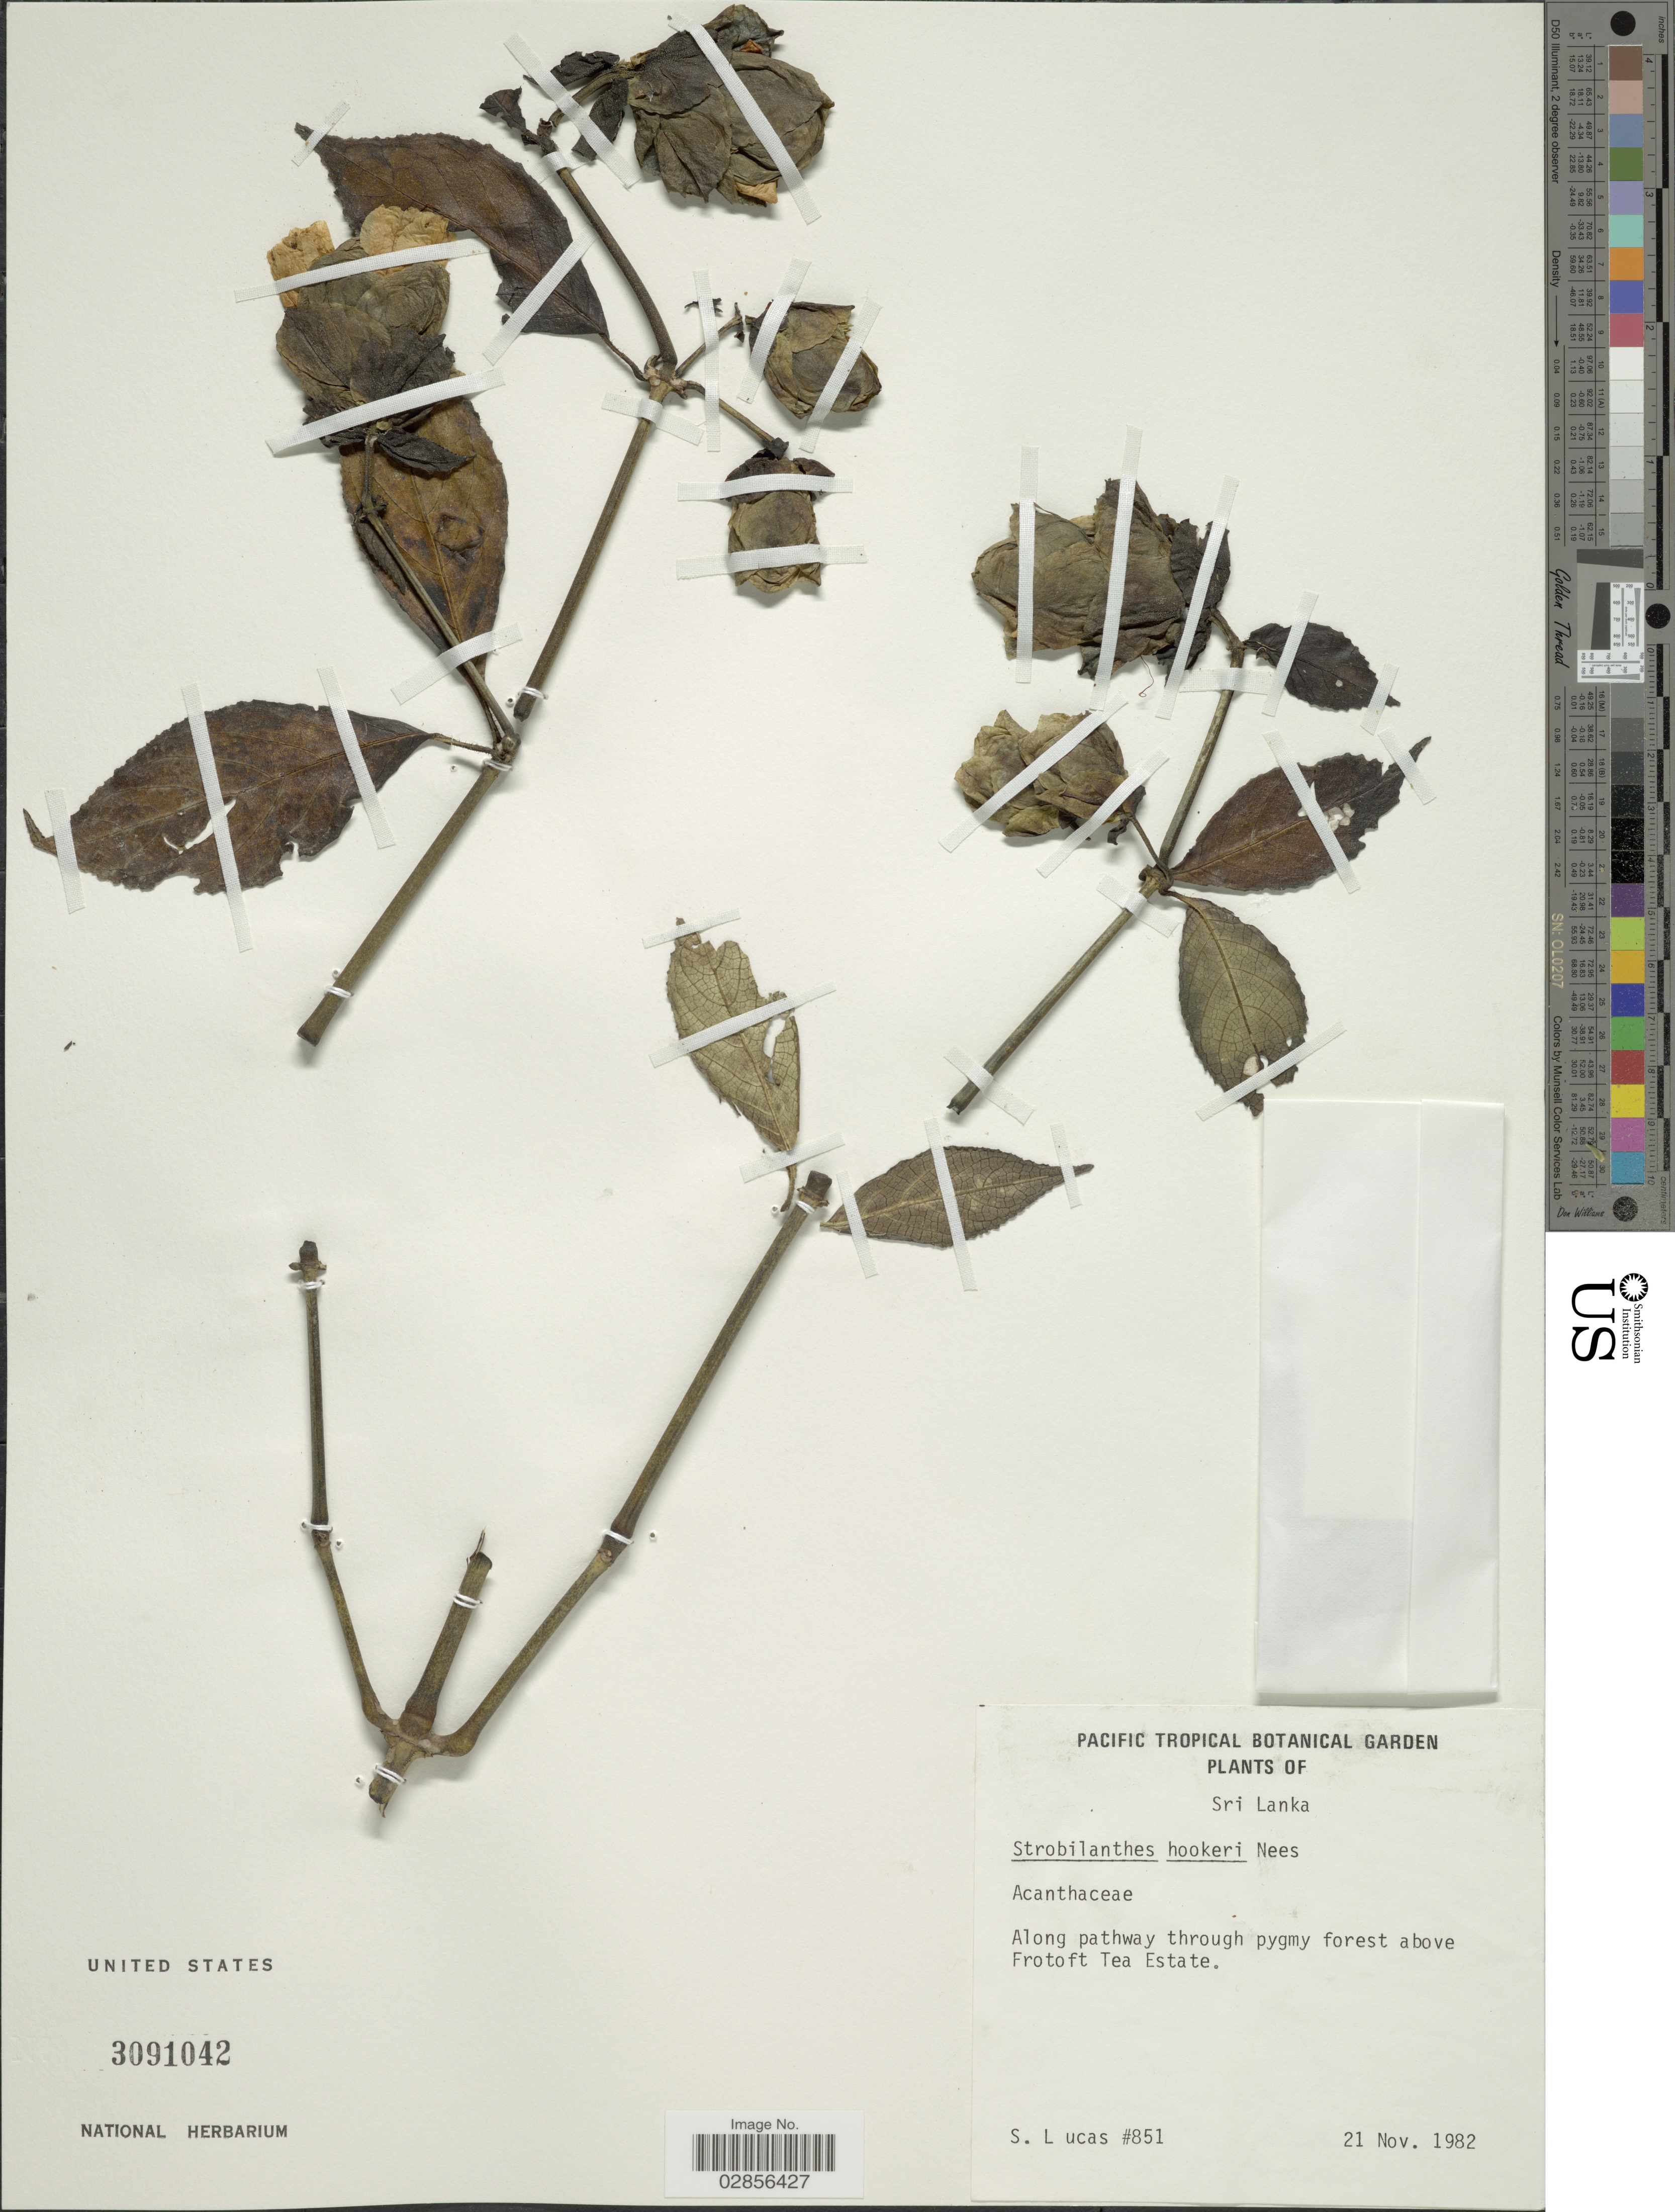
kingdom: Plantae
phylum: Tracheophyta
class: Magnoliopsida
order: Lamiales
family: Acanthaceae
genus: Strobilanthes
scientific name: Strobilanthes hookeri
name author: Nees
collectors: S. Lucas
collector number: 851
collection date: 1982-11-21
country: Sri Lanka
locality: Along pathway through pygmy forest above Frotoft Tea Estate.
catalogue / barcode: US 3091042